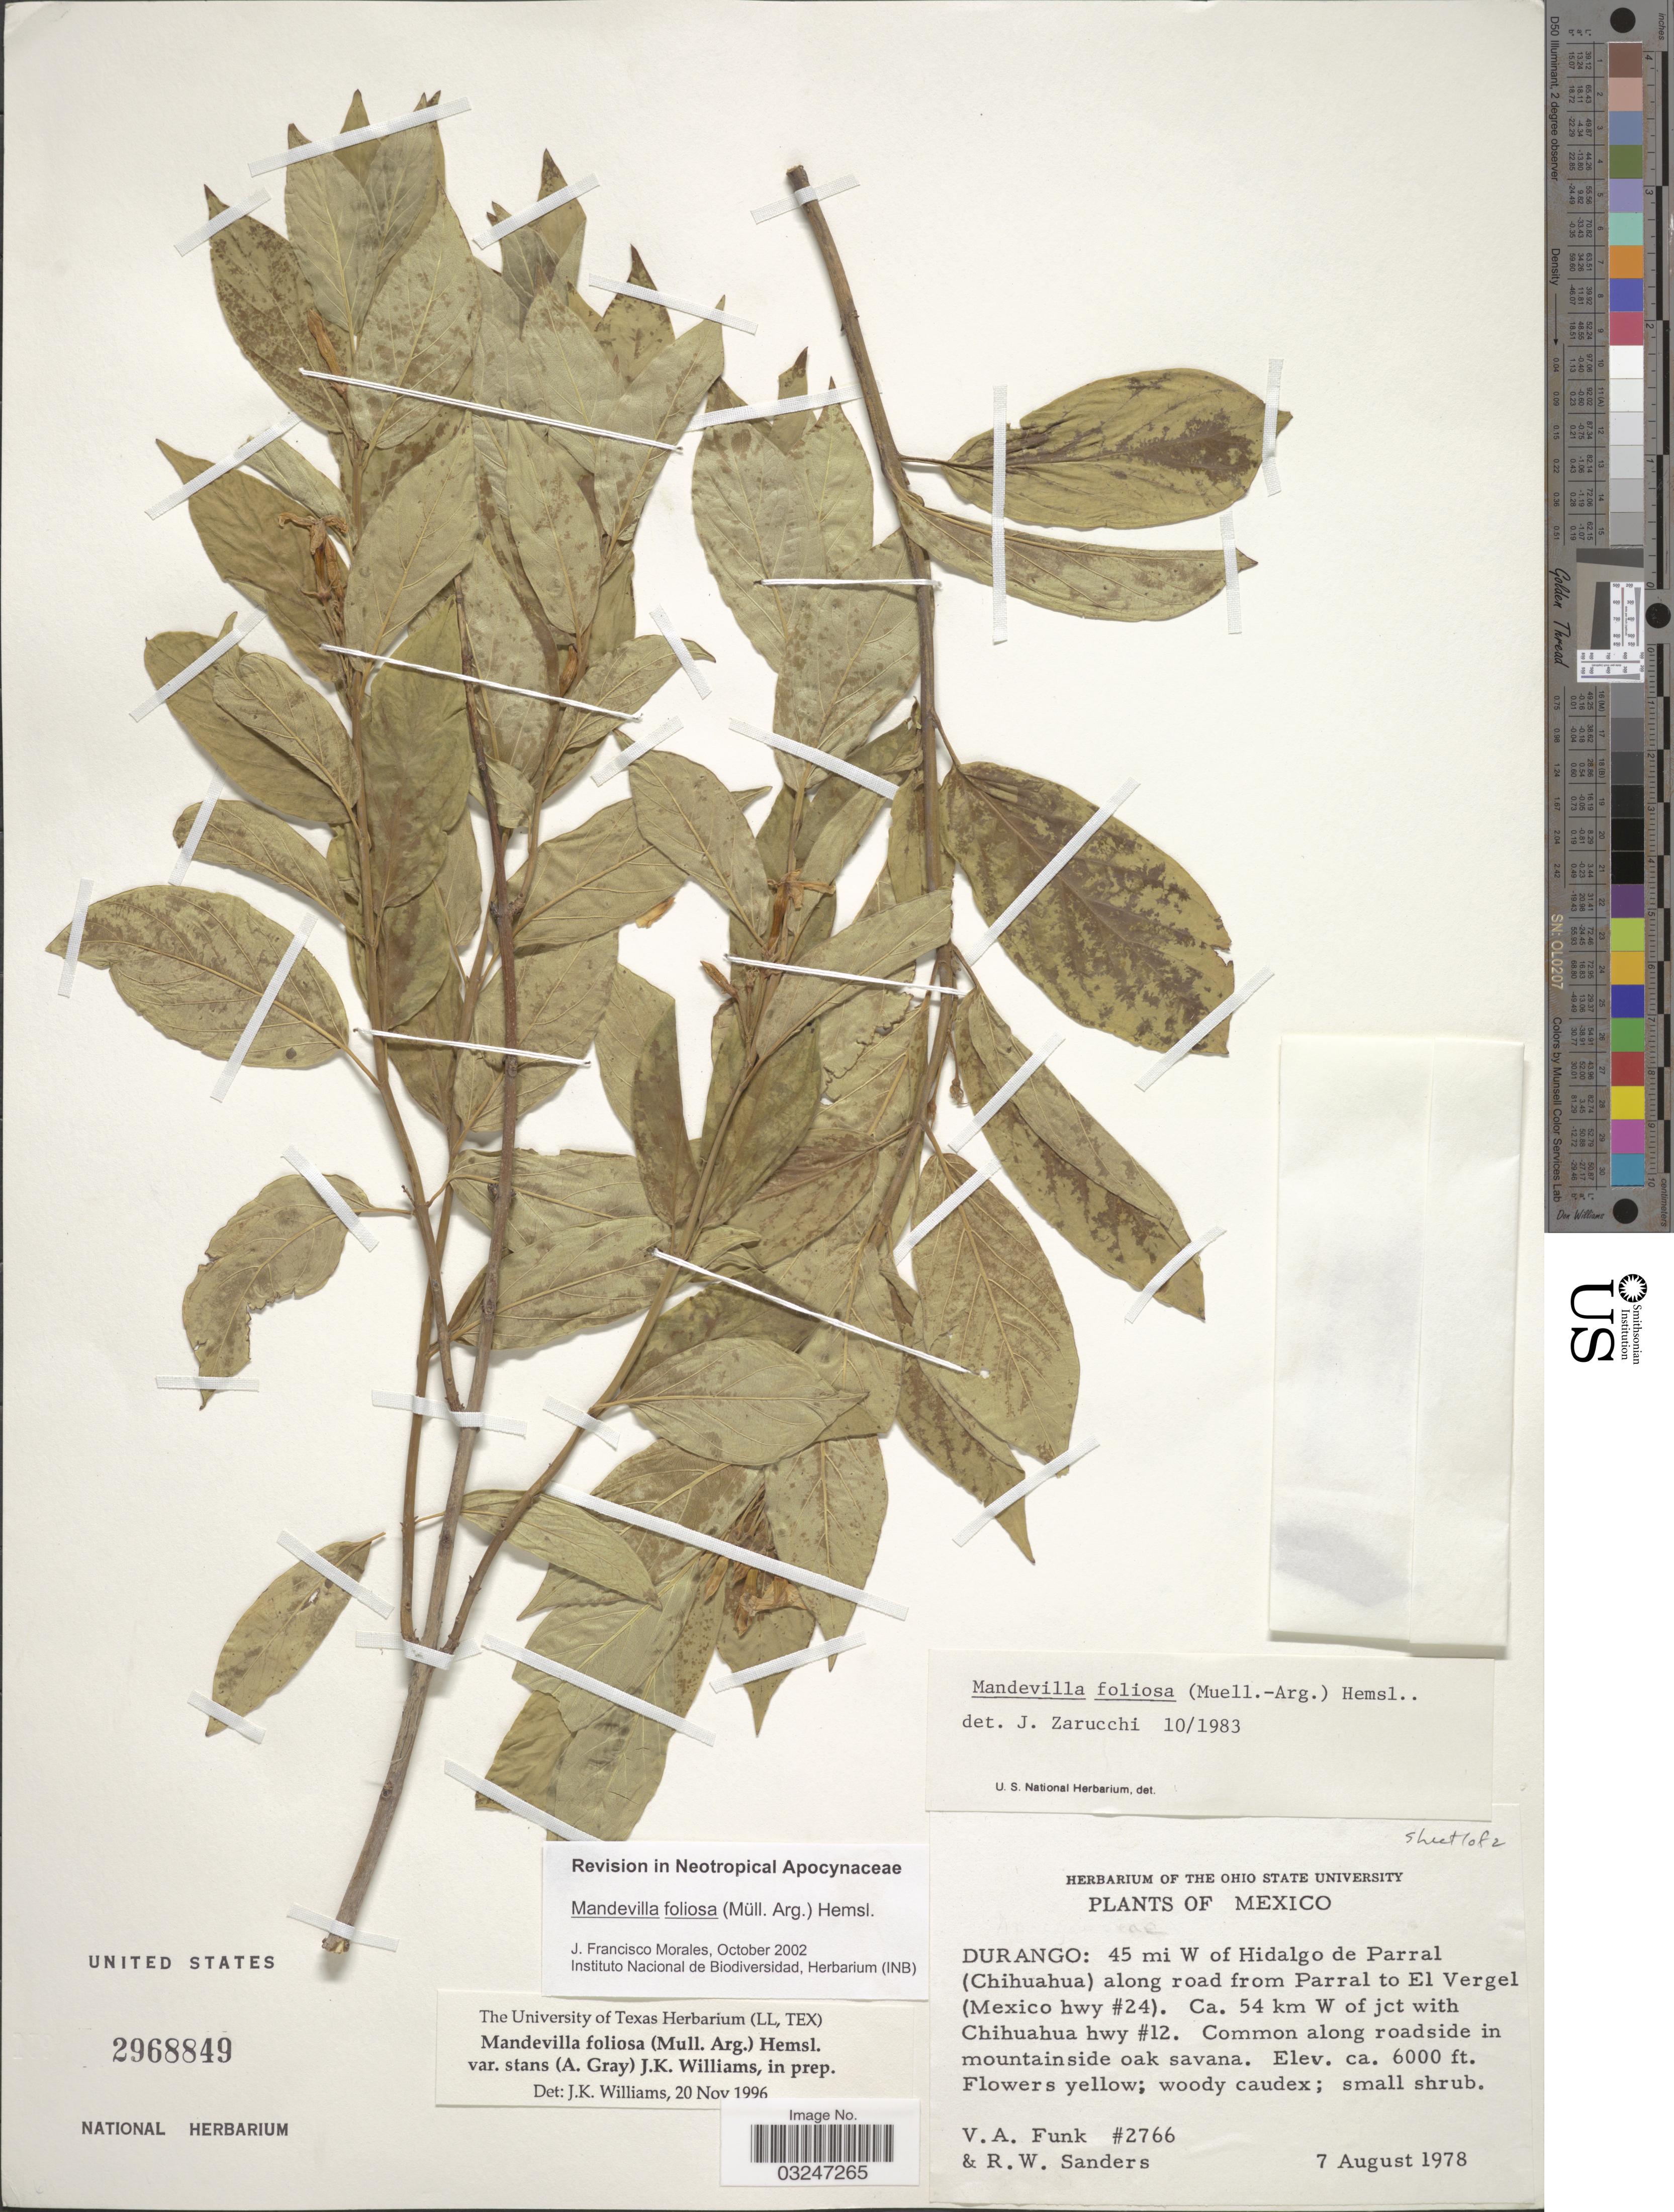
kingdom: Plantae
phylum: Tracheophyta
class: Magnoliopsida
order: Gentianales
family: Apocynaceae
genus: Mandevilla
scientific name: Mandevilla foliosa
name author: (Müll. Arg.) Hemsl.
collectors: V. Funk & R. W. Sanders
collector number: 2766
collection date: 1978-08-07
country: Mexico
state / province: Durango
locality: Durango: 45 mi W of Hidalgo de Parral (Chihuahua) along road from Parral to El Vergel (Mexico hwy #24). Ca. 54 km W of jct with Chihuahua hwy #12.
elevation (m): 1829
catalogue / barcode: US 2968849